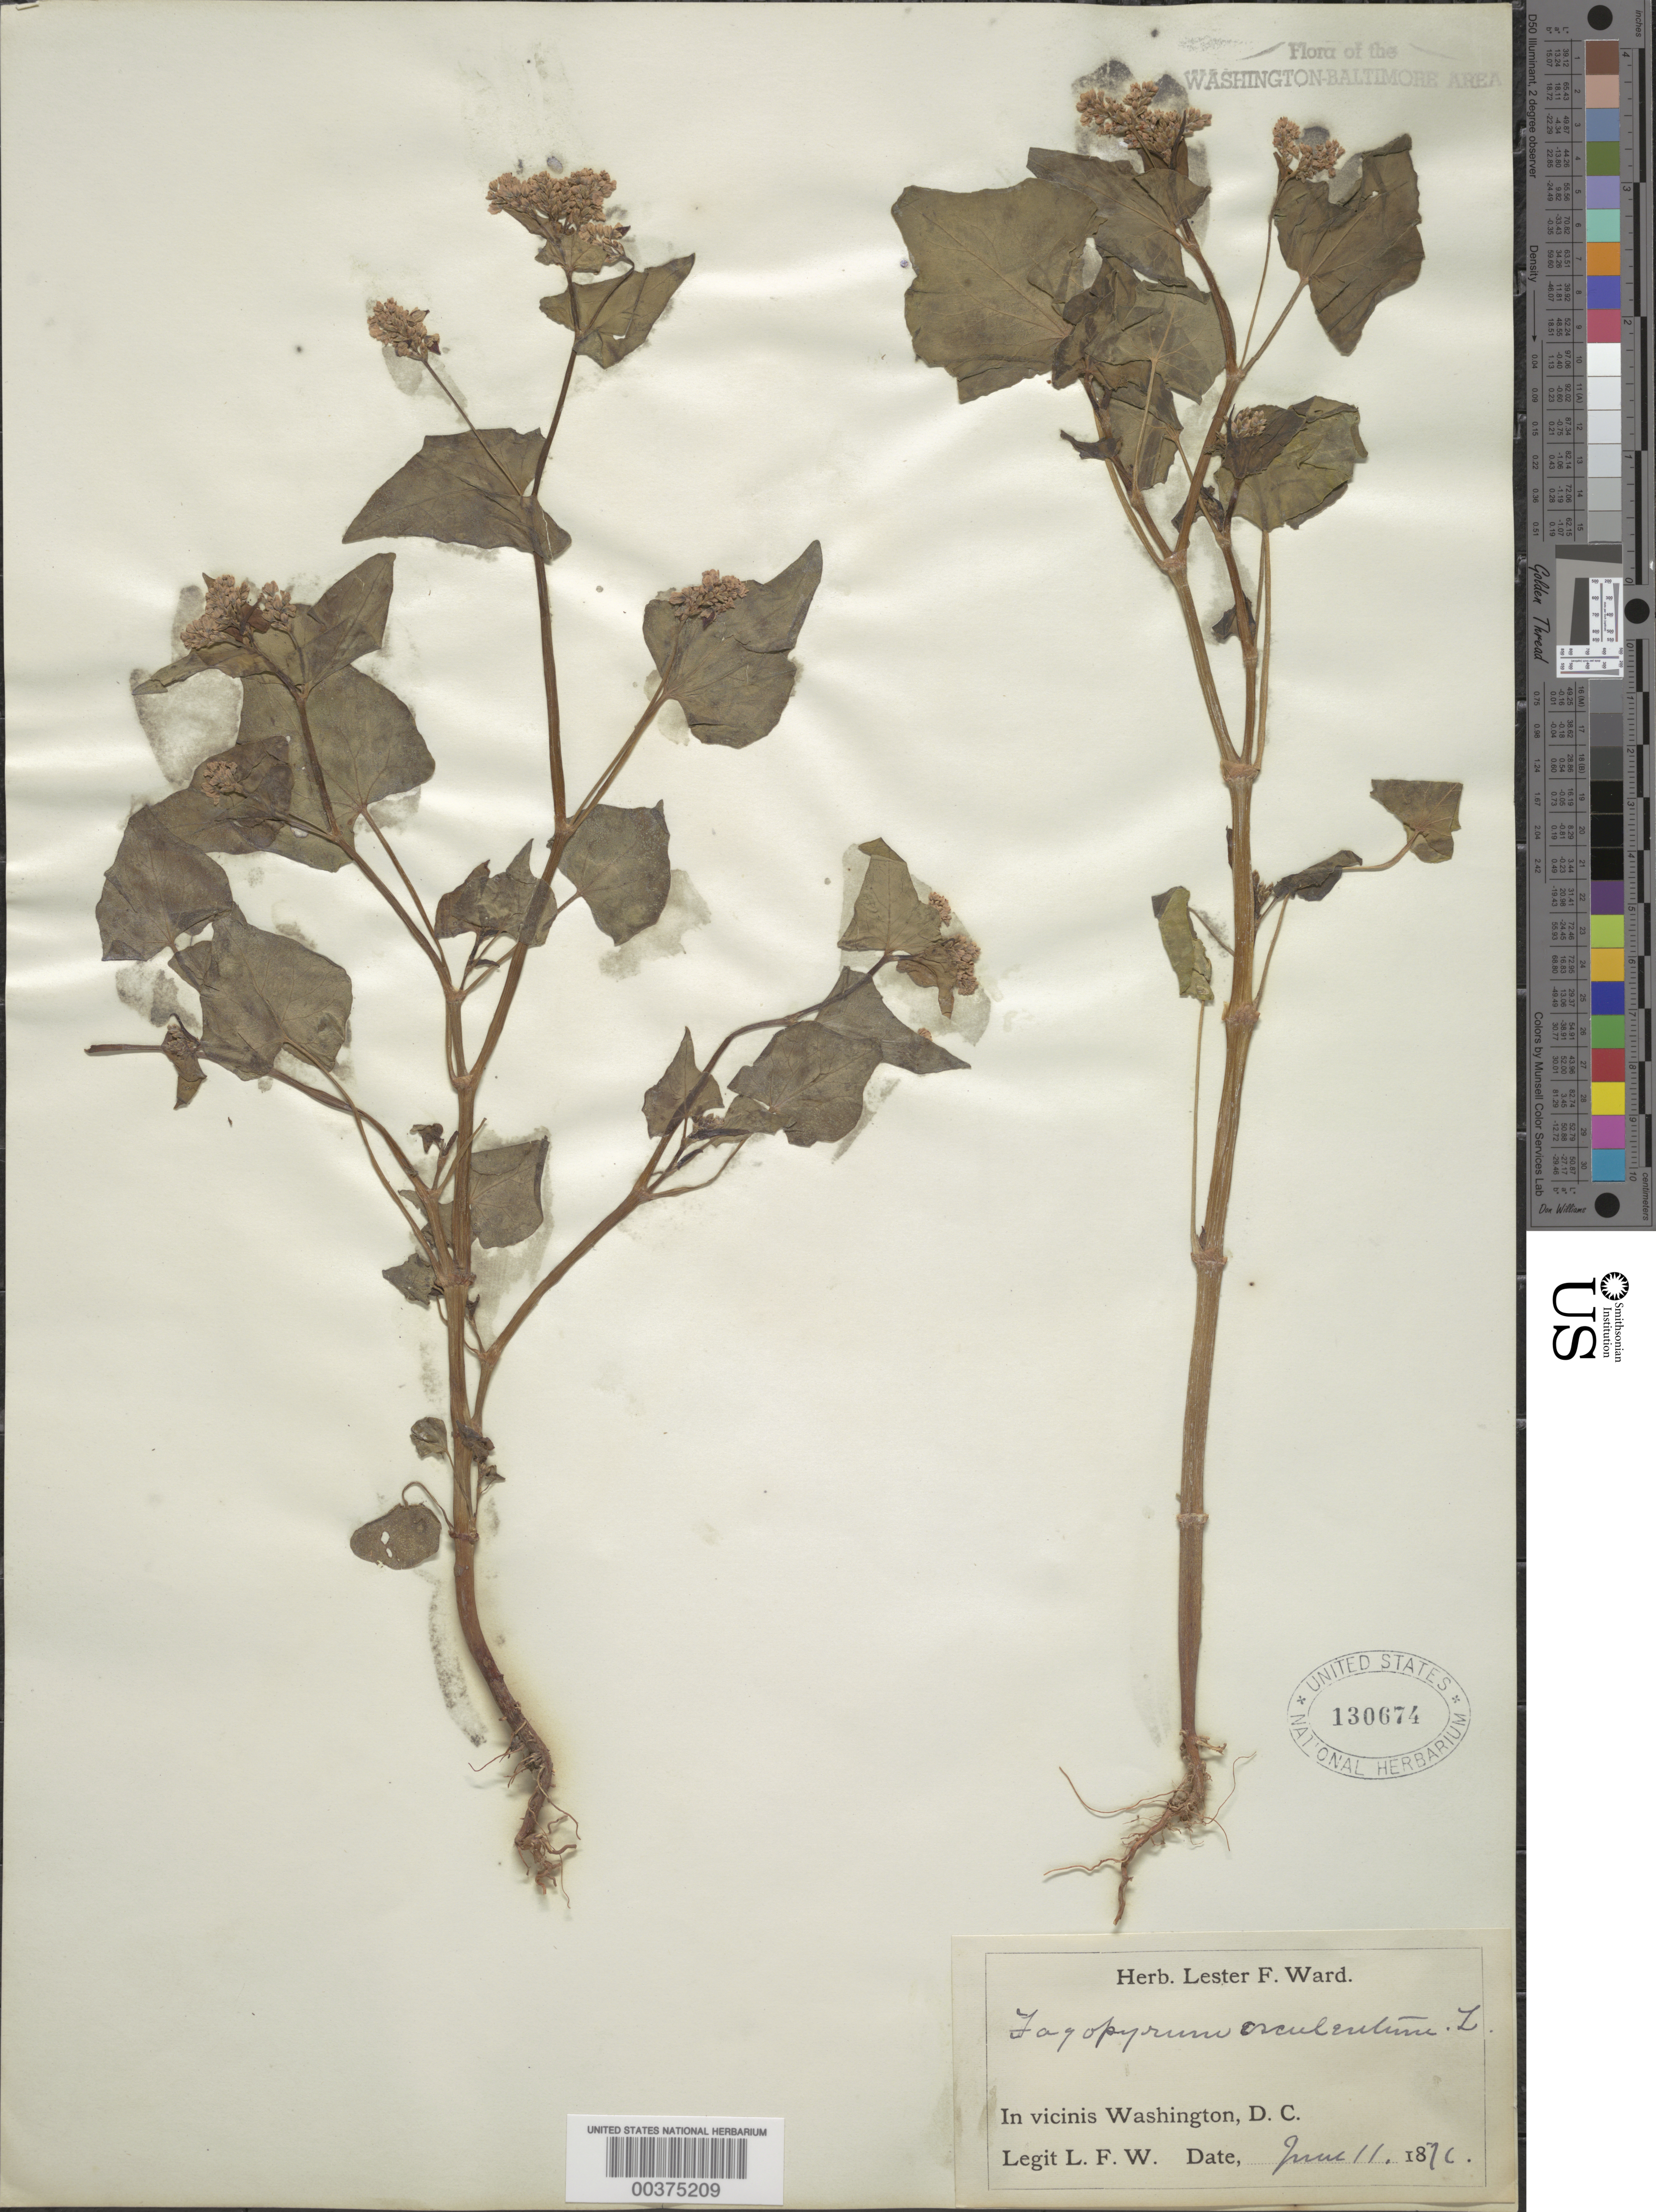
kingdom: Plantae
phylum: Tracheophyta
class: Magnoliopsida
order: Caryophyllales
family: Polygonaceae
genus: Fagopyrum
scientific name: Fagopyrum esculentum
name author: Moench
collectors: L. F. Ward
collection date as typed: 11 Jun 1876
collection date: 1876-06-11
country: United States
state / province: District of Columbia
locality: Washington DC area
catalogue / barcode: US 130674